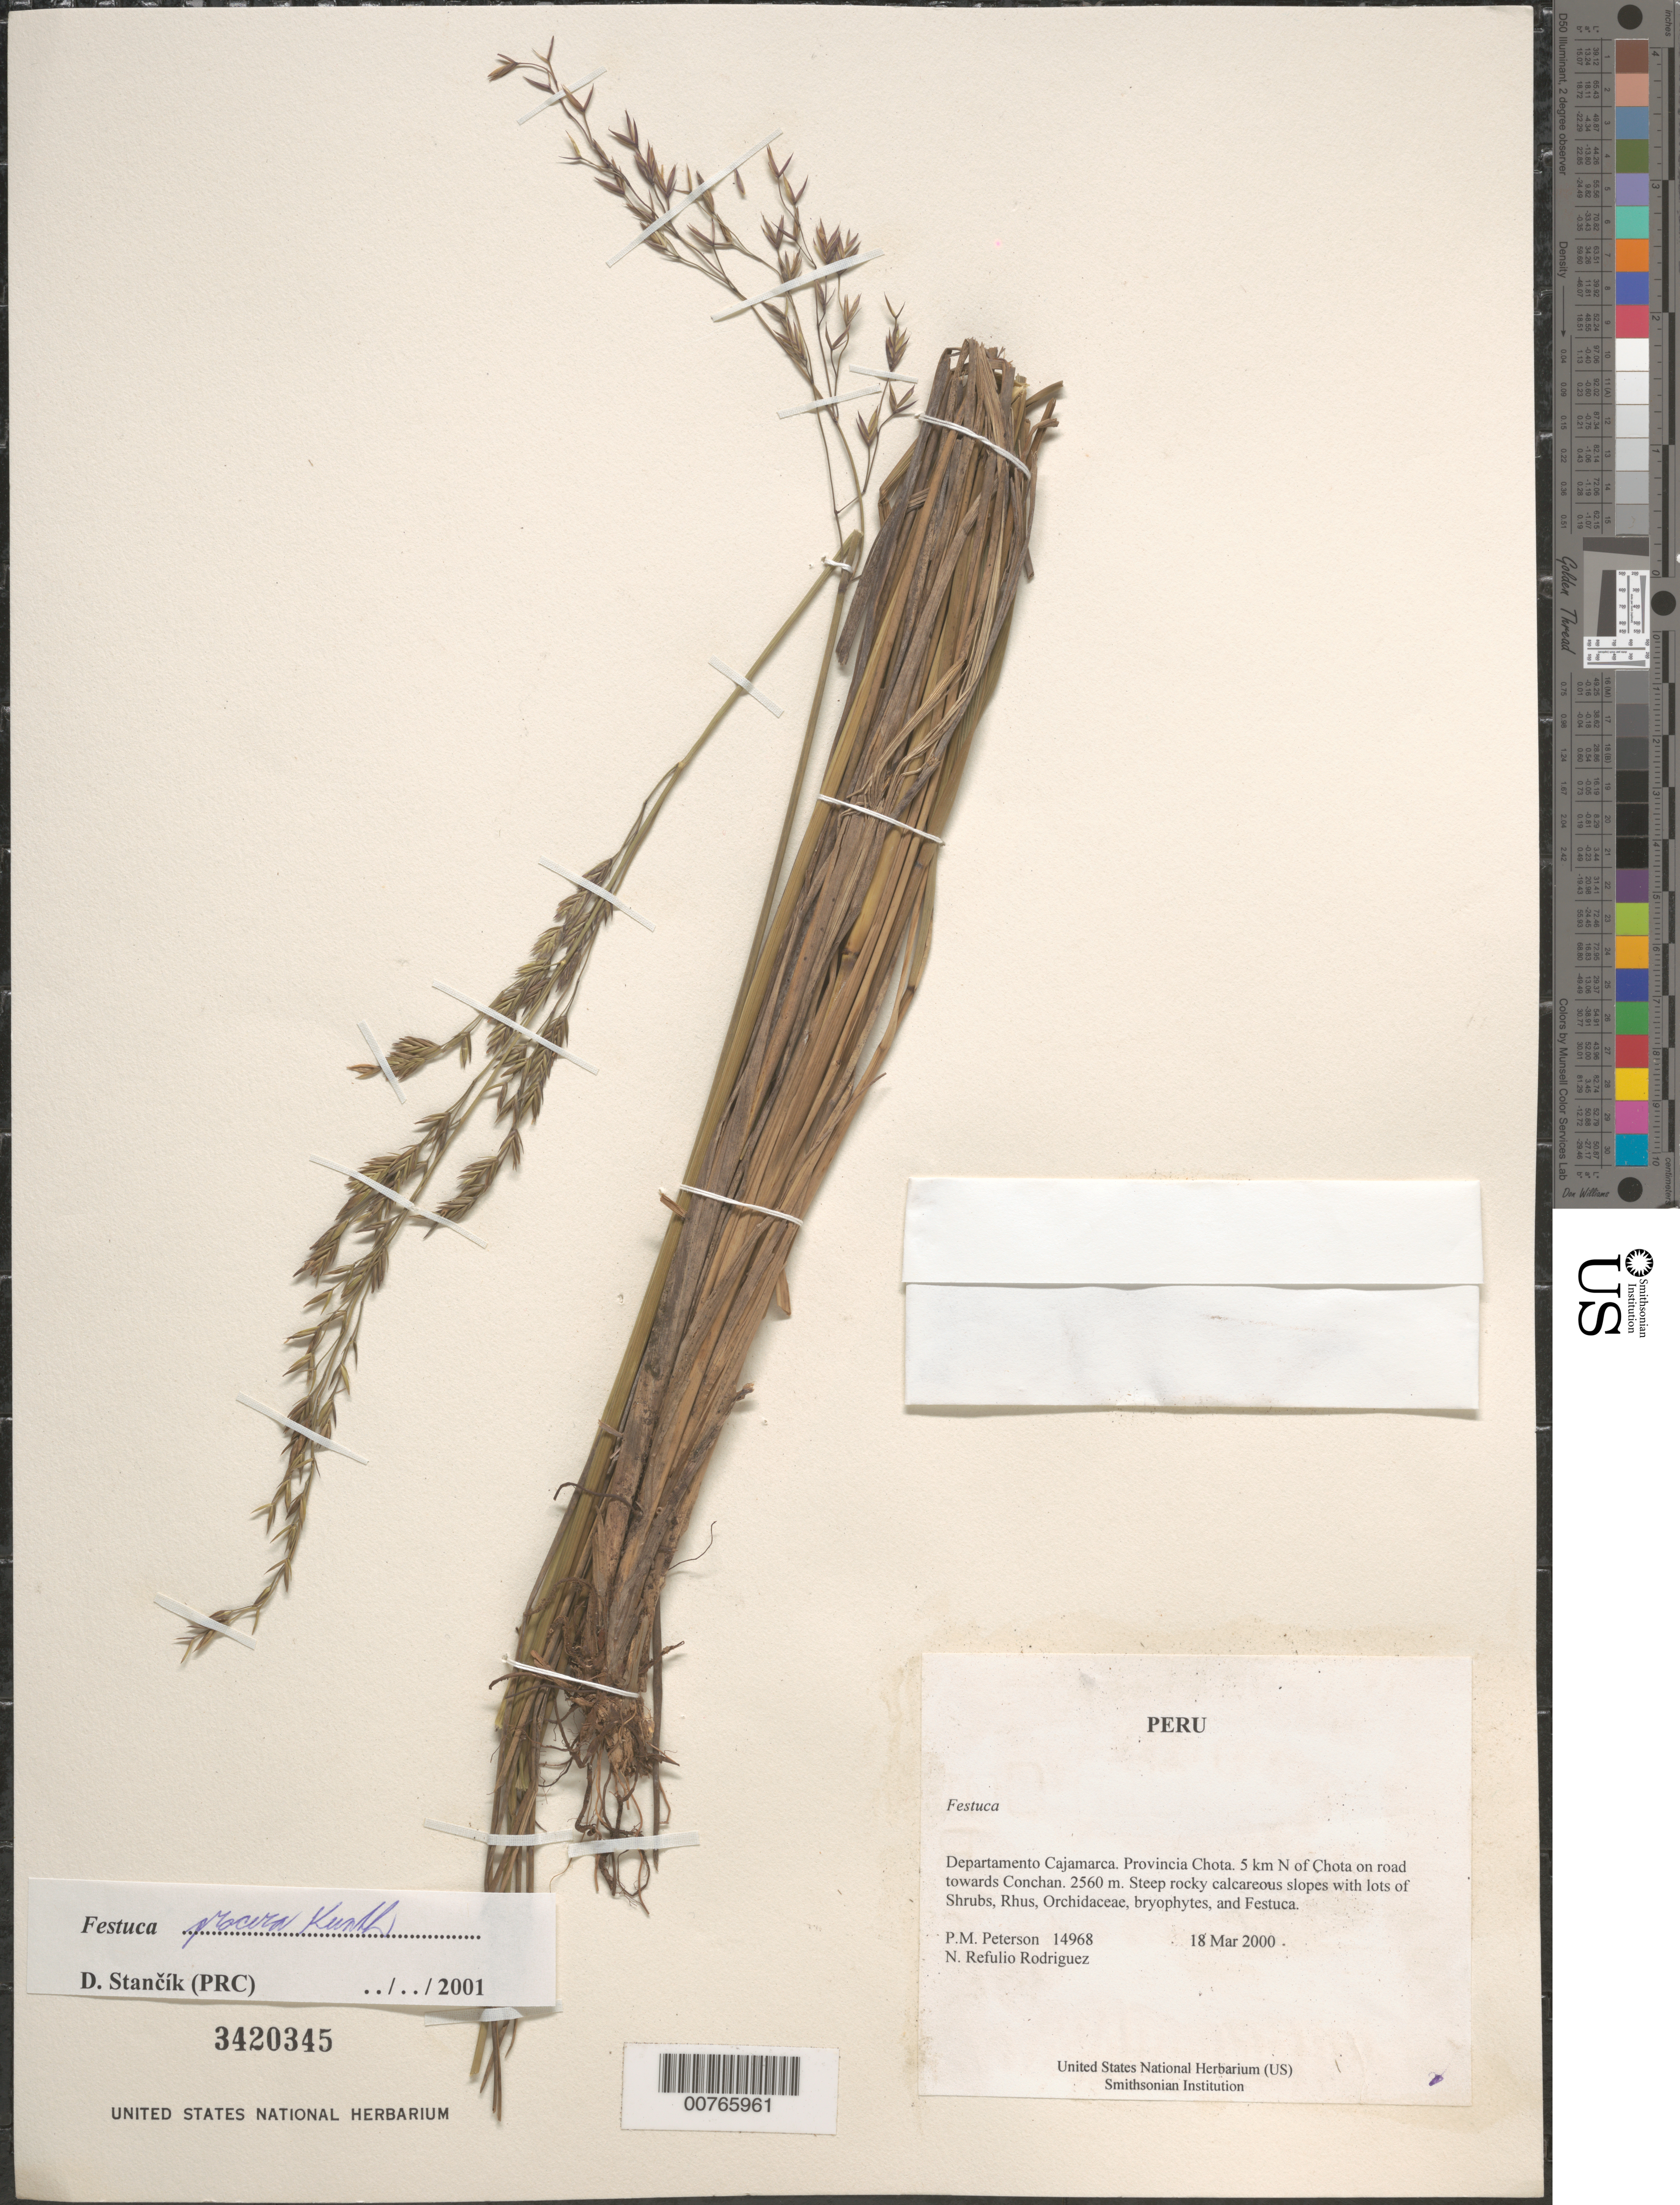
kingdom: Plantae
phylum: Tracheophyta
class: Liliopsida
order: Poales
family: Poaceae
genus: Festuca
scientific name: Festuca procera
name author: Kunth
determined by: Stancik, D.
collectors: P. M. Peterson & N. Refulio-Rodríguez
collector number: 14968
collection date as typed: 18 Mar 2000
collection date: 2000-03-18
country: Peru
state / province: Cajamarca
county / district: Chota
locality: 5 km N of Chota on road towards Conchan.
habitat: Steep rocky calcareous slopes with lots of Shrubs, Rhus, Orchidaceae, bryophytes, and Festuca.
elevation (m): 2560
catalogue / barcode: US 3420345